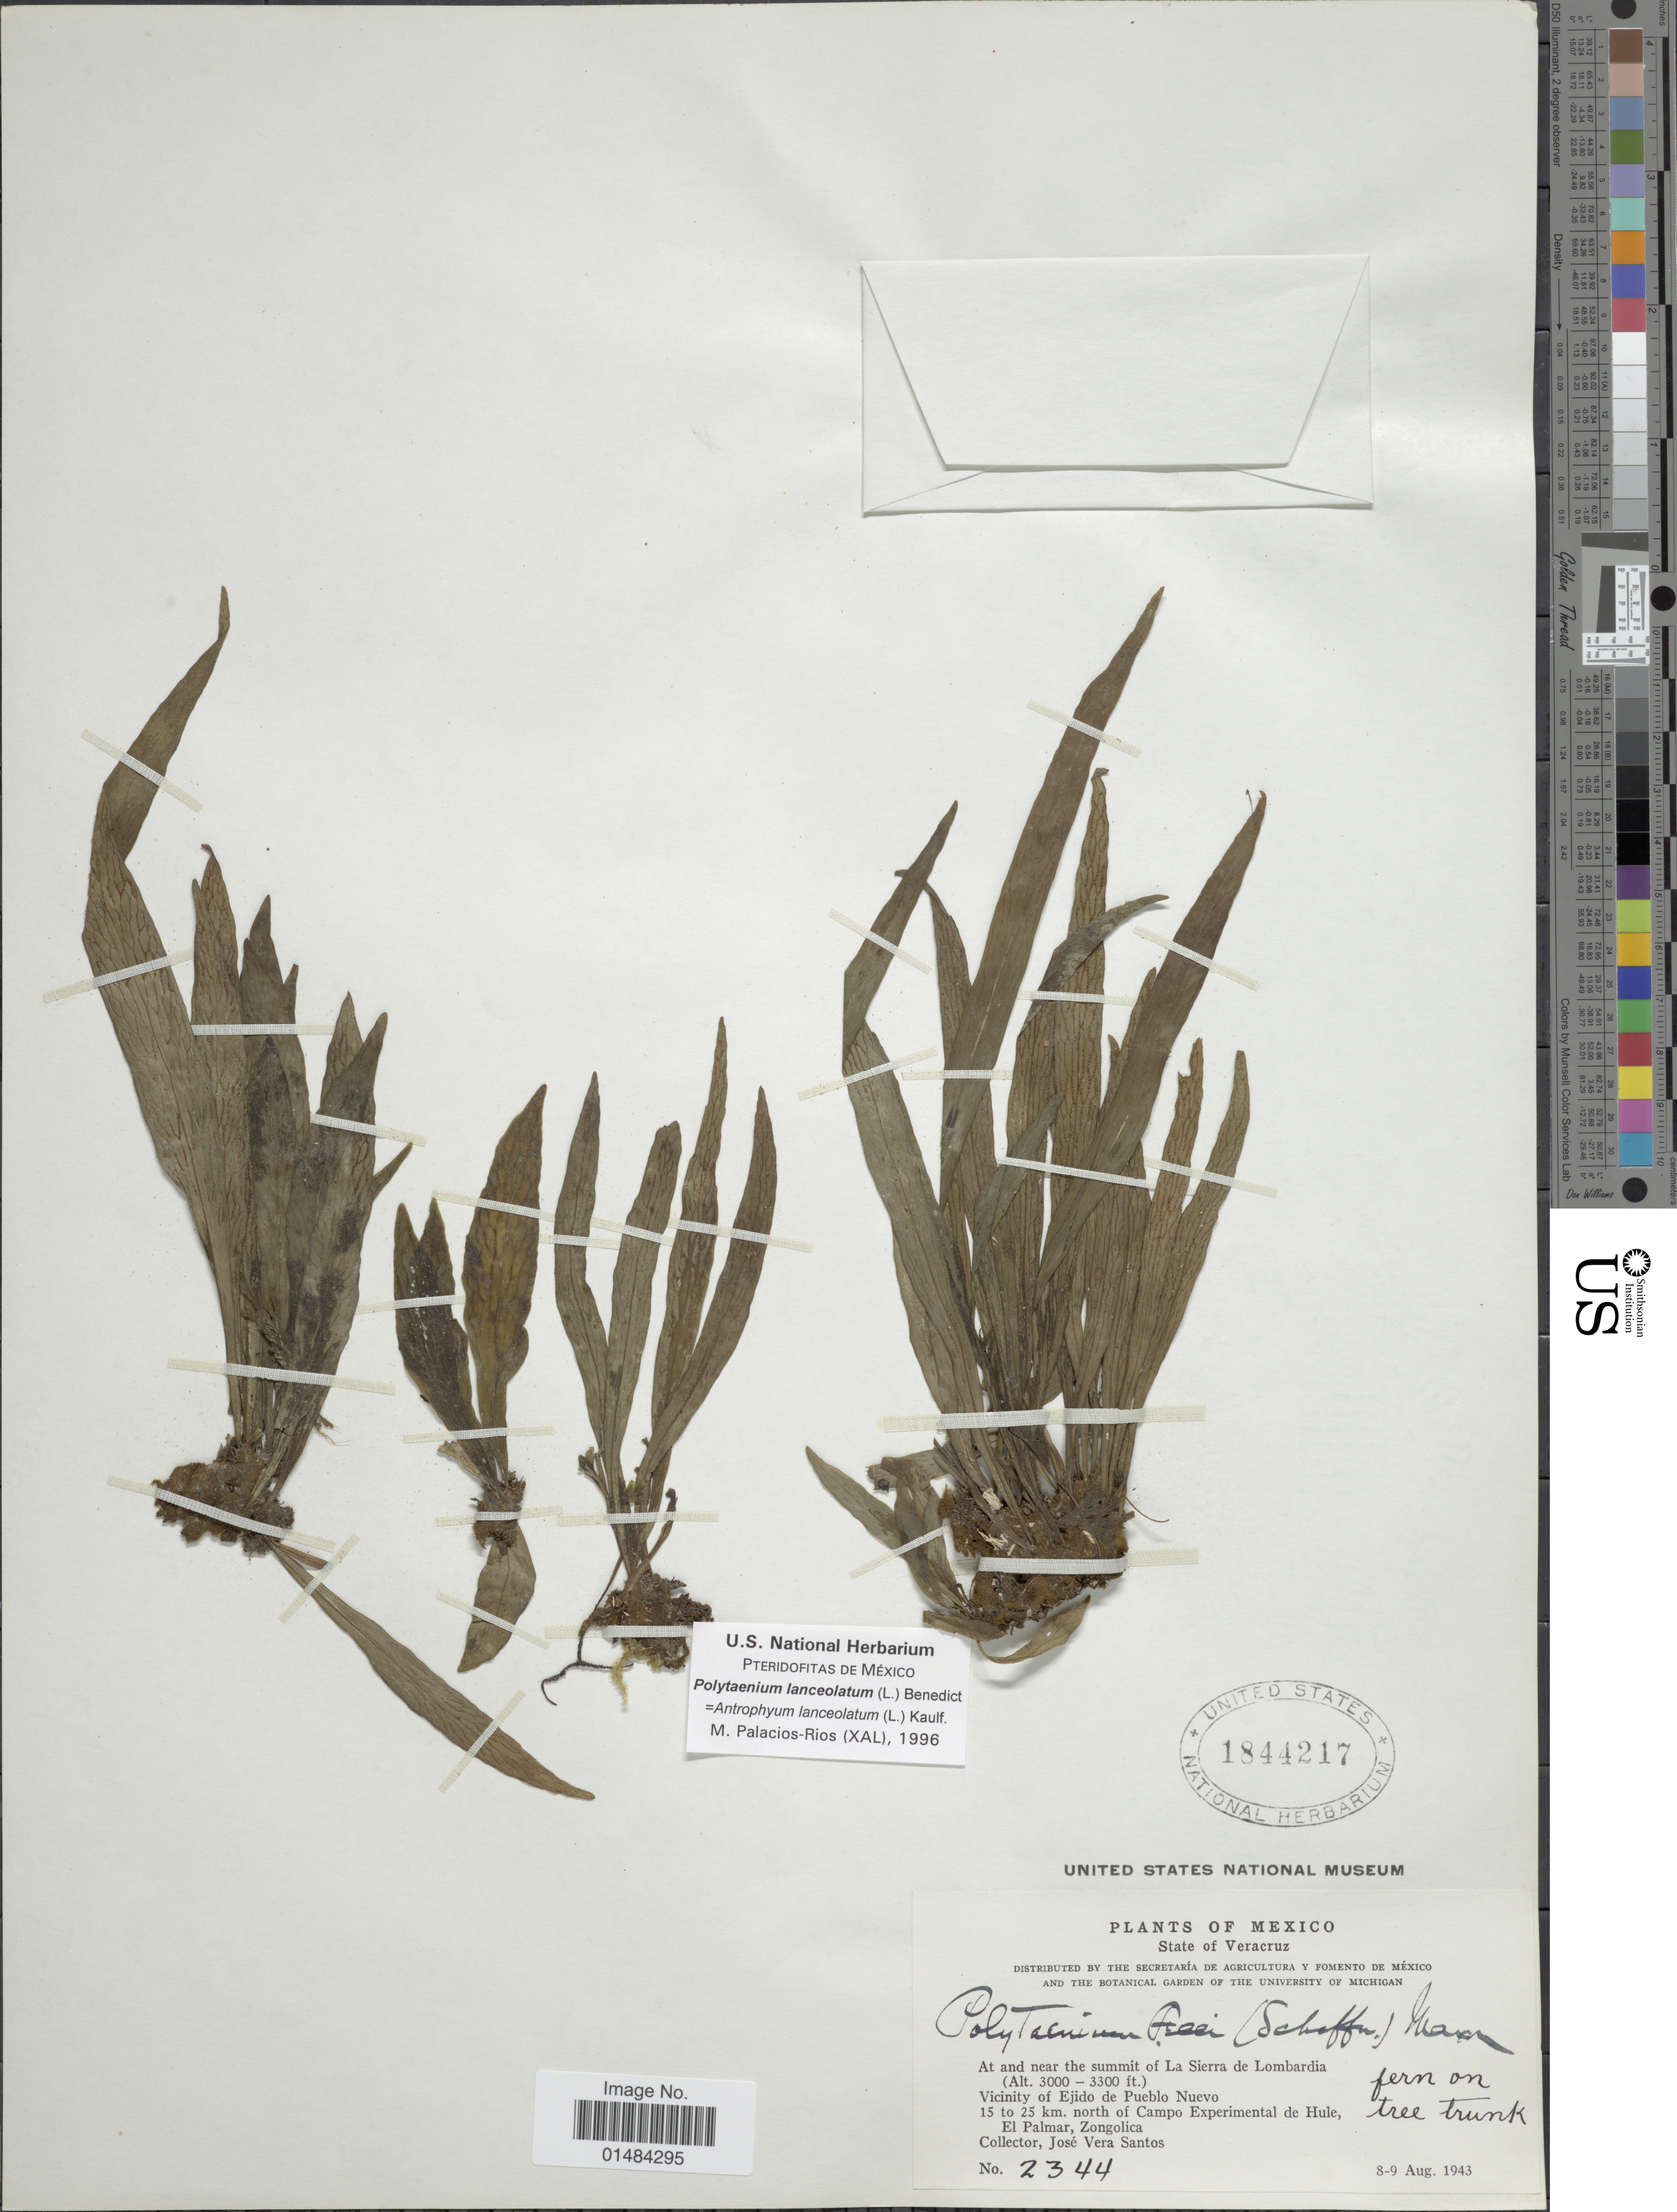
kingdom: Plantae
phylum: Tracheophyta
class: Polypodiopsida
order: Polypodiales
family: Pteridaceae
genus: Polytaenium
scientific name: Polytaenium lanceolatum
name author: (L.) Desv.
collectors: J. V. Santos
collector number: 2344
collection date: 1943-08-08/1943-08-09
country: Mexico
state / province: Veracruz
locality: Mexico, at and near the summit of La Sierra de Lombardia, Vicinity of Ejido de Pueblo Nuevo, 15 to 25 km. north of Campo Experimental de Hule, El Palmar, Zongolica.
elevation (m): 914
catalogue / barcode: US 1844217